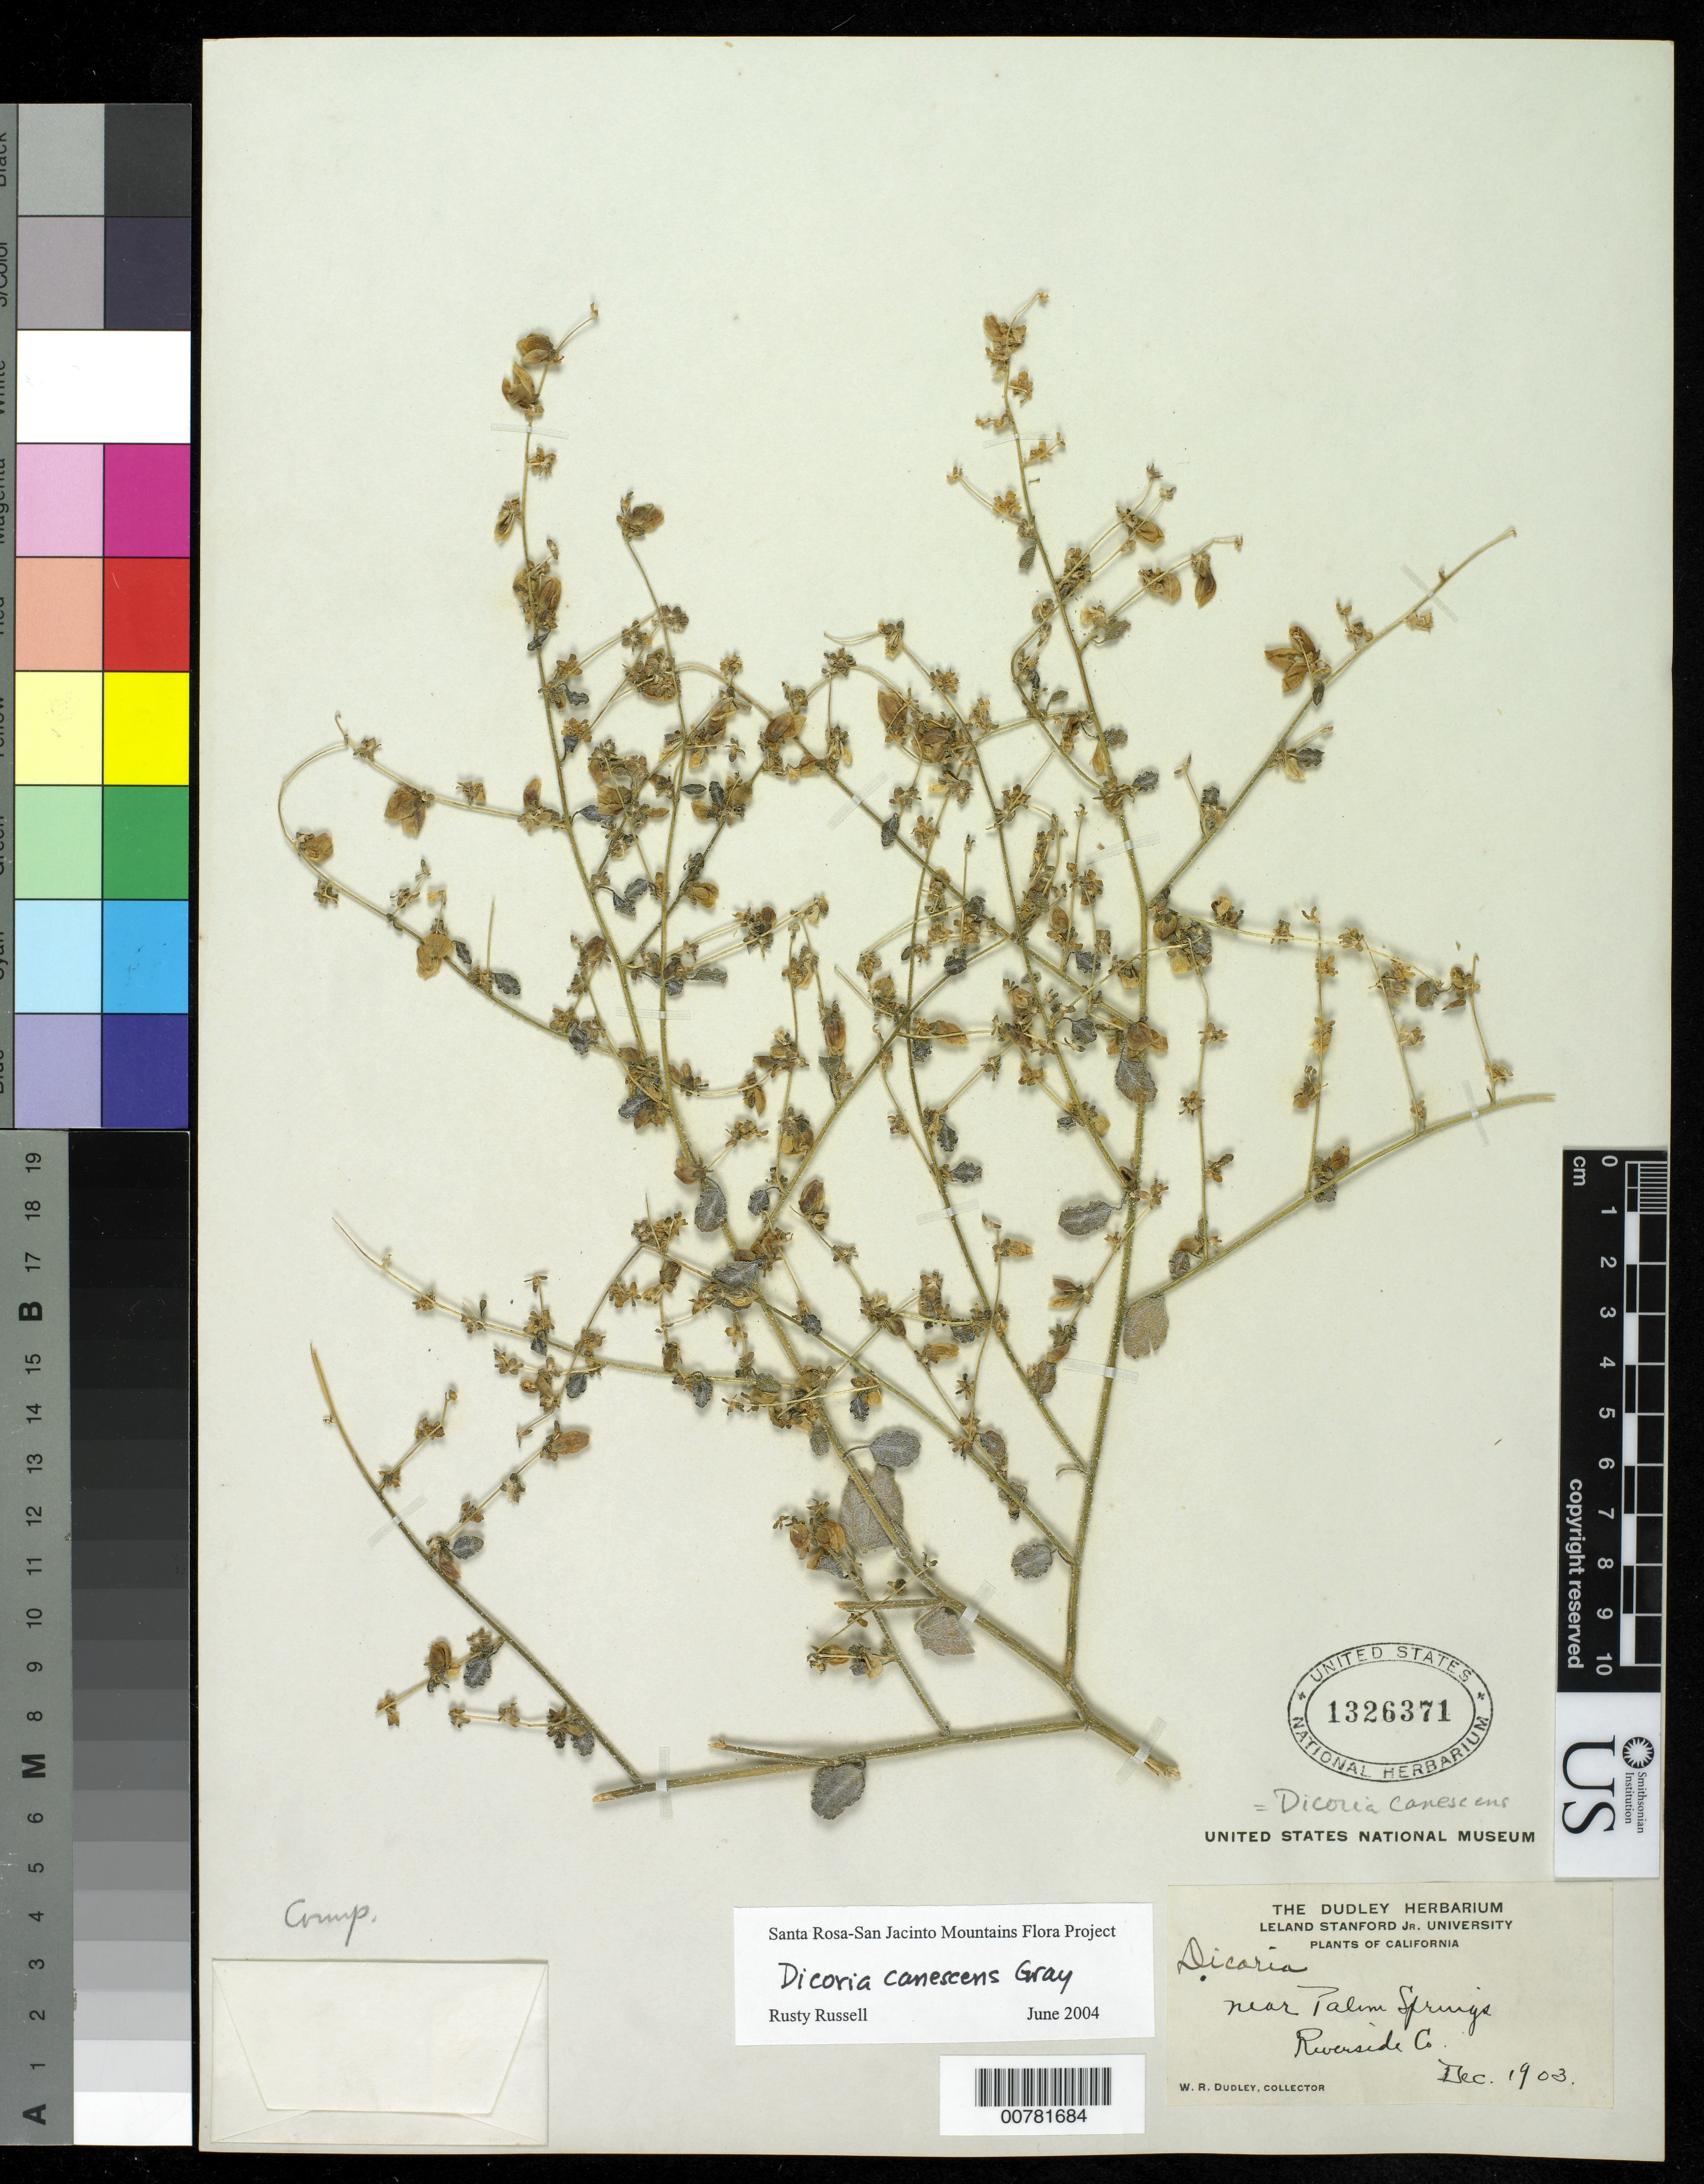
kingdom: Plantae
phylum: Tracheophyta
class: Magnoliopsida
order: Asterales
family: Asteraceae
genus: Dicoria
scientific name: Dicoria canescens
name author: A. Gray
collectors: W. Dudley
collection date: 1903-12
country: United States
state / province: California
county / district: Riverside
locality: Near Palm Springs, Riverside Co.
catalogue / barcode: US 1326371